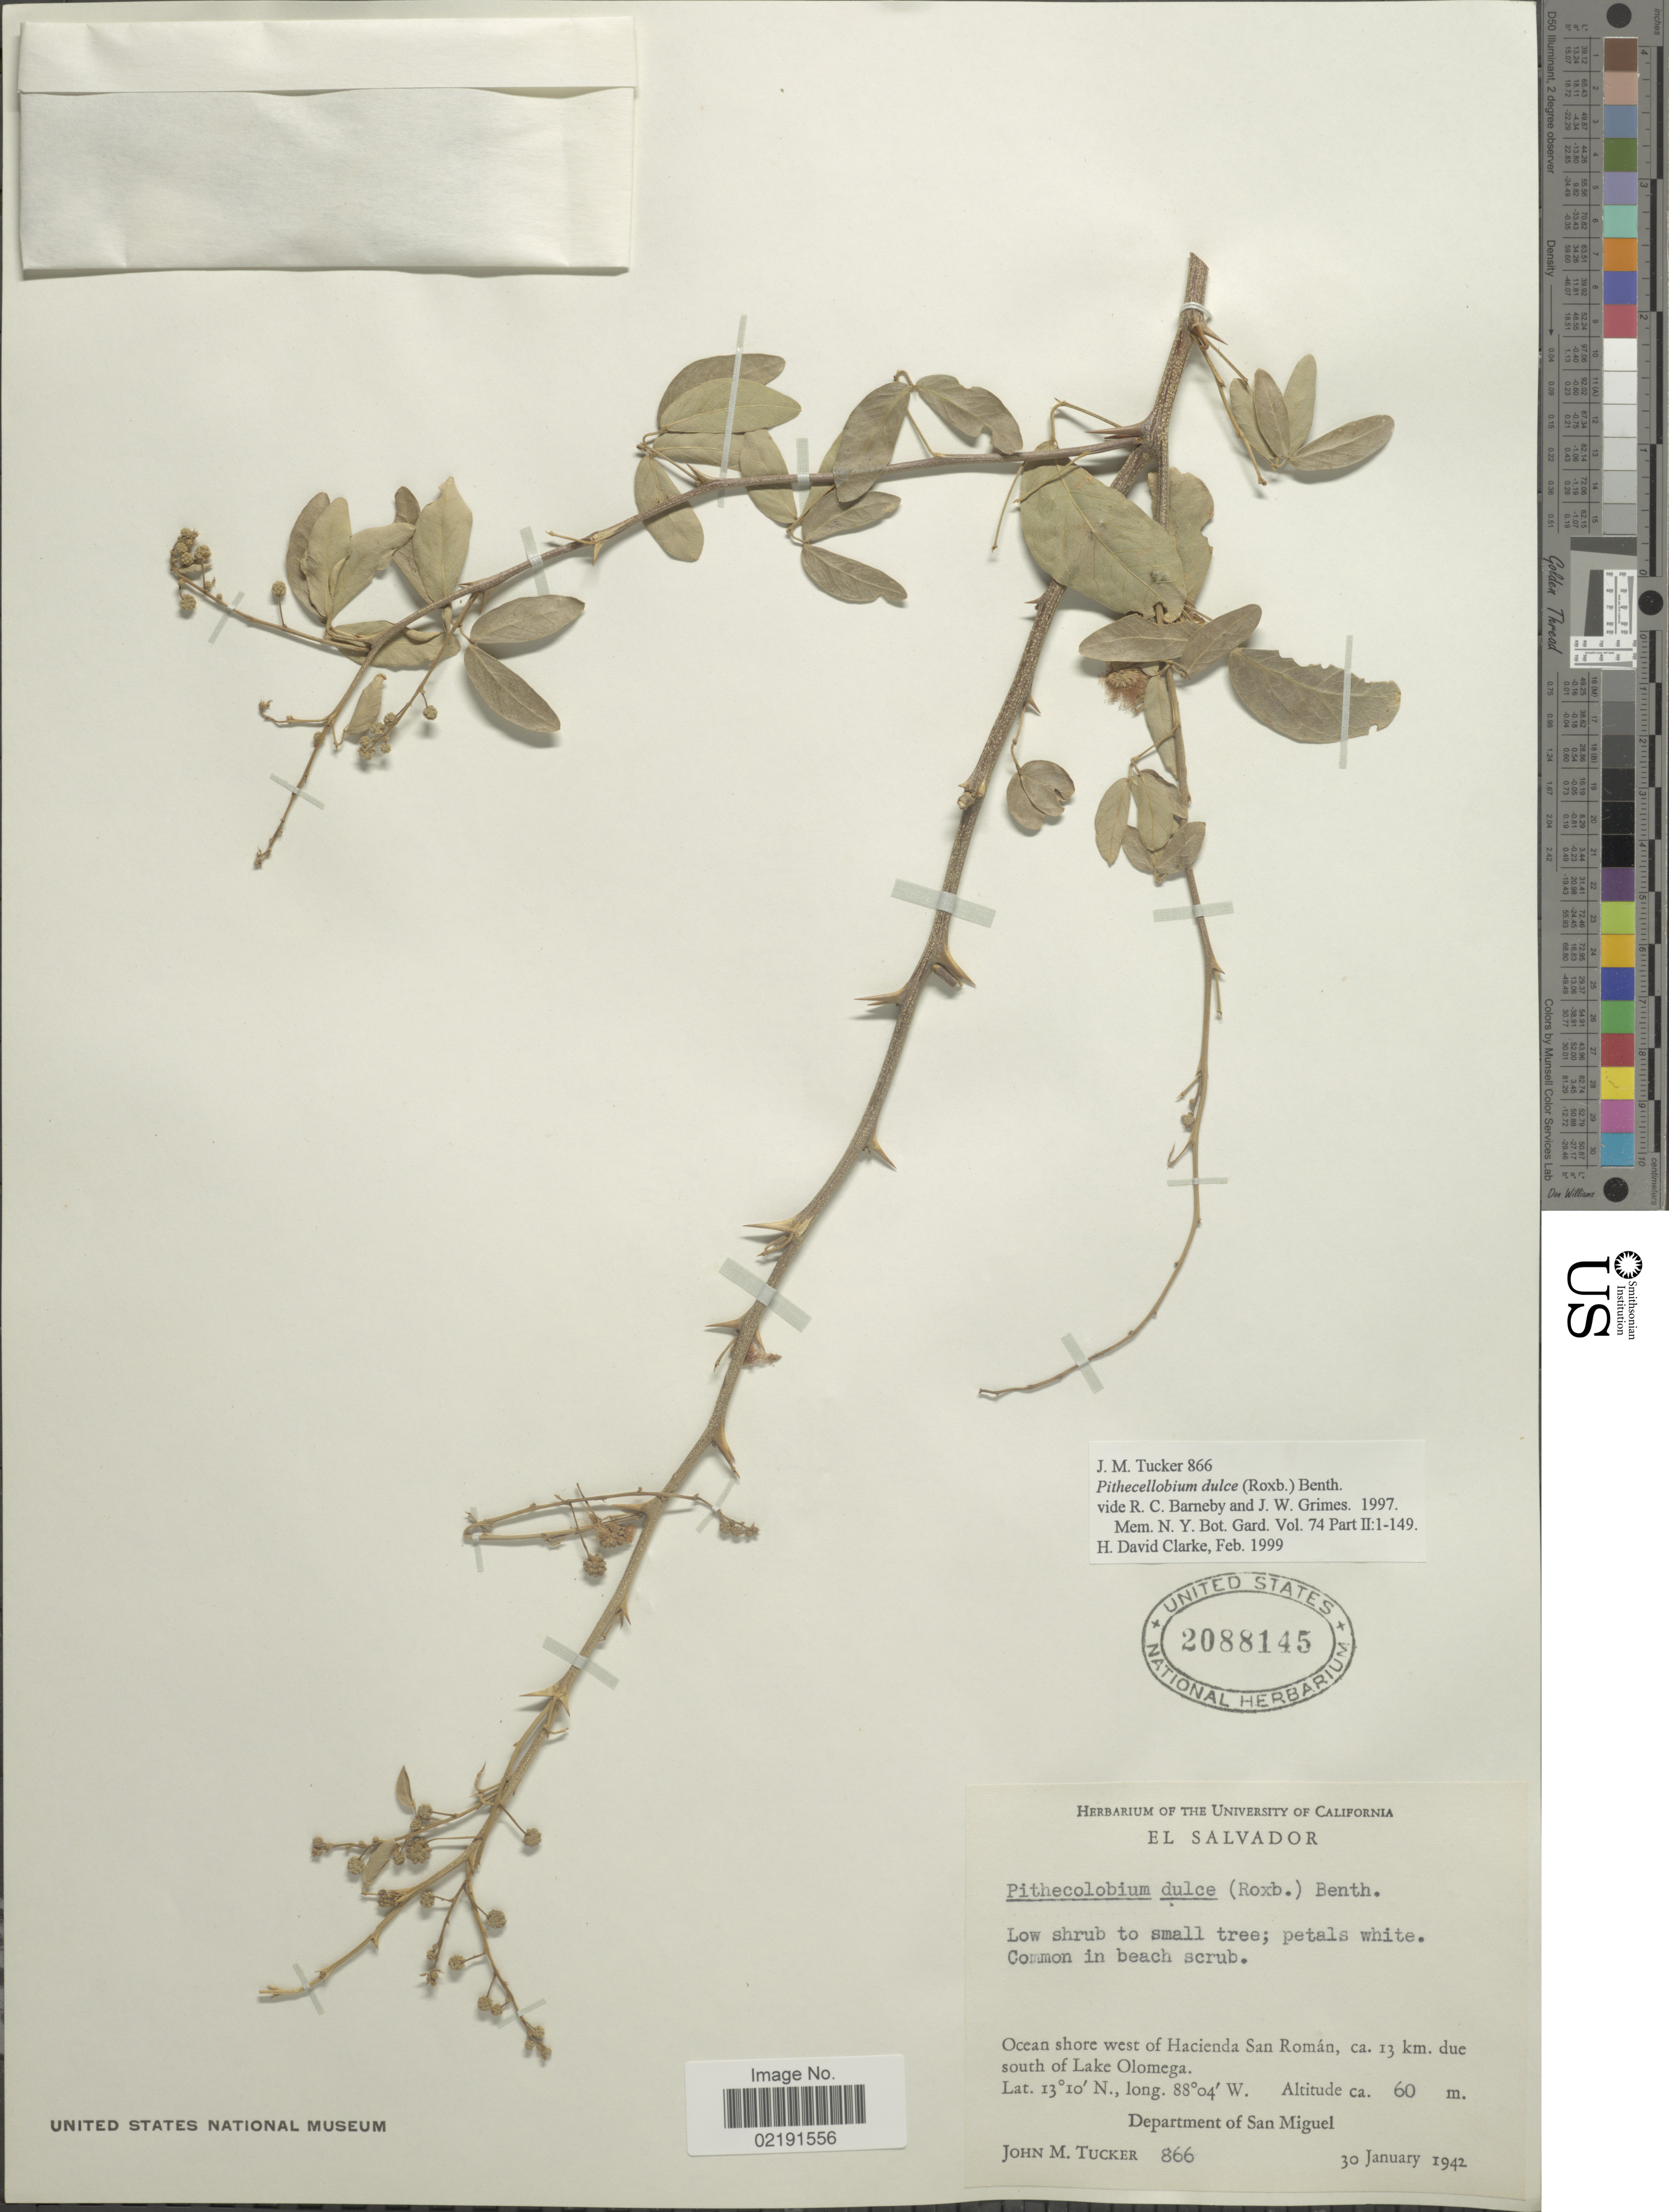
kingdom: Plantae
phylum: Tracheophyta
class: Magnoliopsida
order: Fabales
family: Fabaceae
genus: Pithecellobium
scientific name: Pithecellobium dulce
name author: (Roxb.) Benth.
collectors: J. M. Tucker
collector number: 866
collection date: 1942-01-30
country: El Salvador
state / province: San Miguel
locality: Ocean shore west of Hacienda San Román, ca. 13 km. due south of Lake Olomega. Department of San Miguel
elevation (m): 60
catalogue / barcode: US 2088145